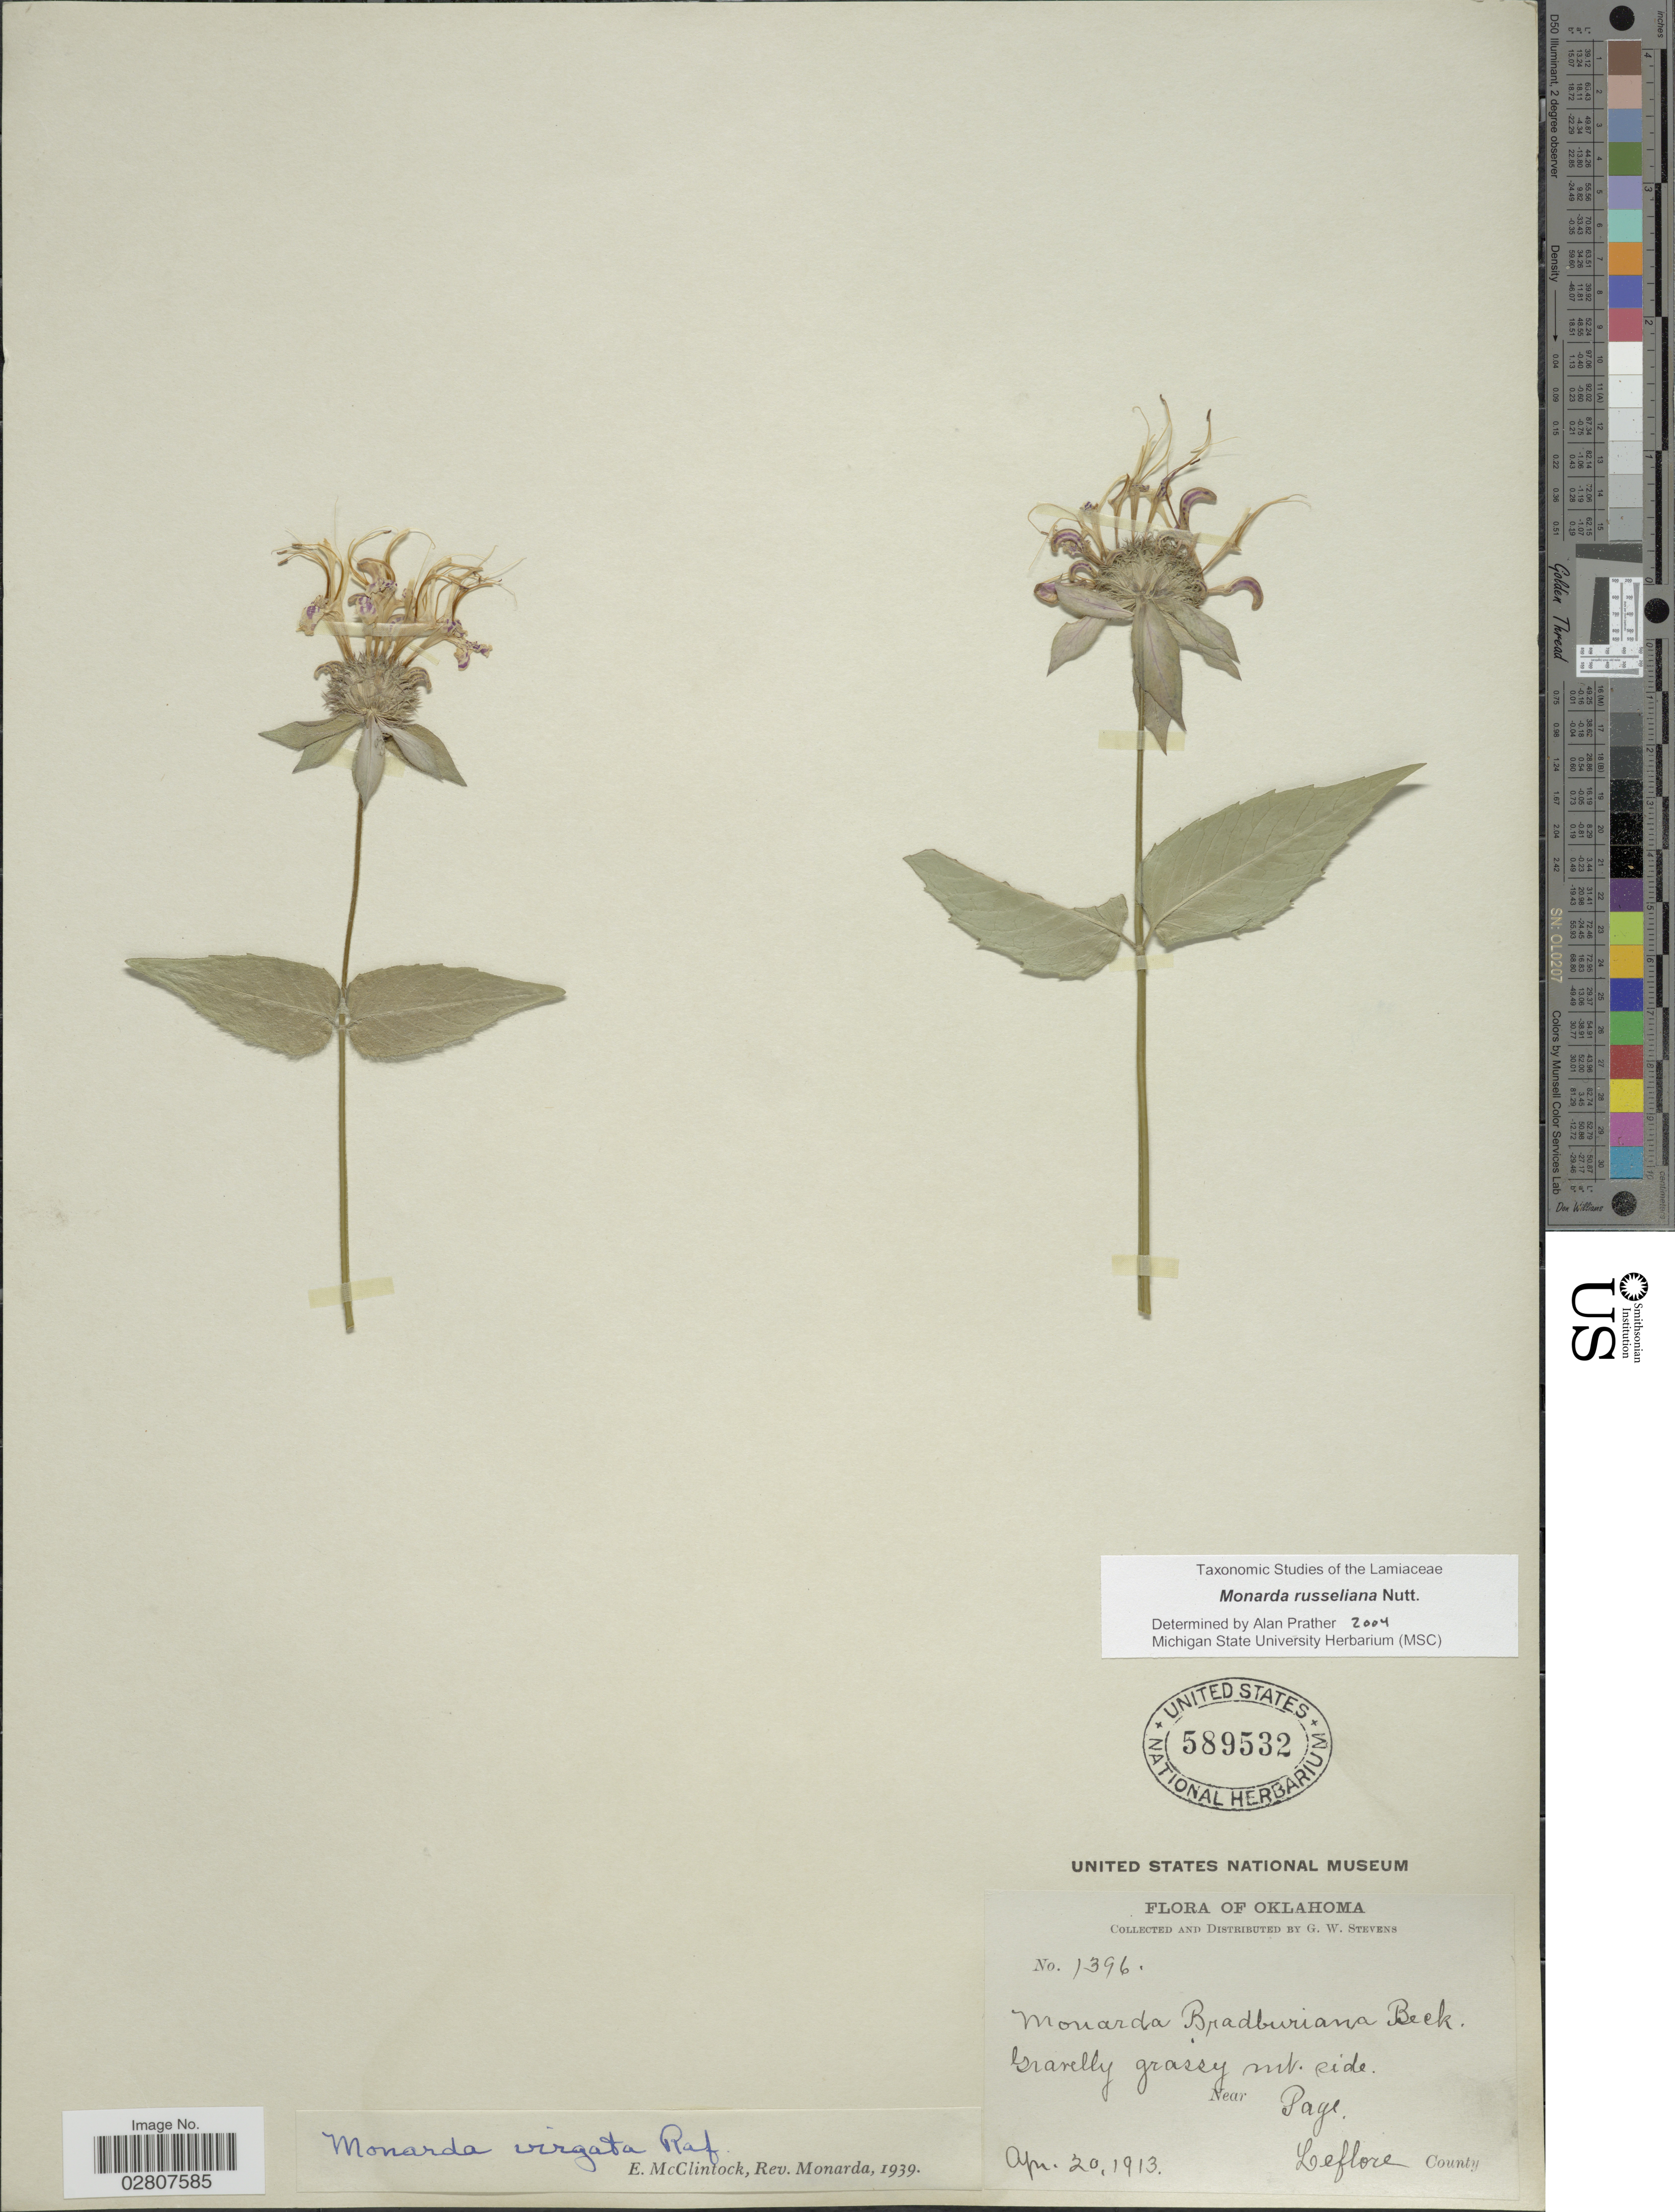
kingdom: Plantae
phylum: Tracheophyta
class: Magnoliopsida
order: Lamiales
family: Lamiaceae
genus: Monarda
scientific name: Monarda russeliana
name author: Nutt.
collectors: G. W. Stevens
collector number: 1396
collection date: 1913-04-20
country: United States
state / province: Oklahoma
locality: Near Page, Leflore County.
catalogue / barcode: US 589532